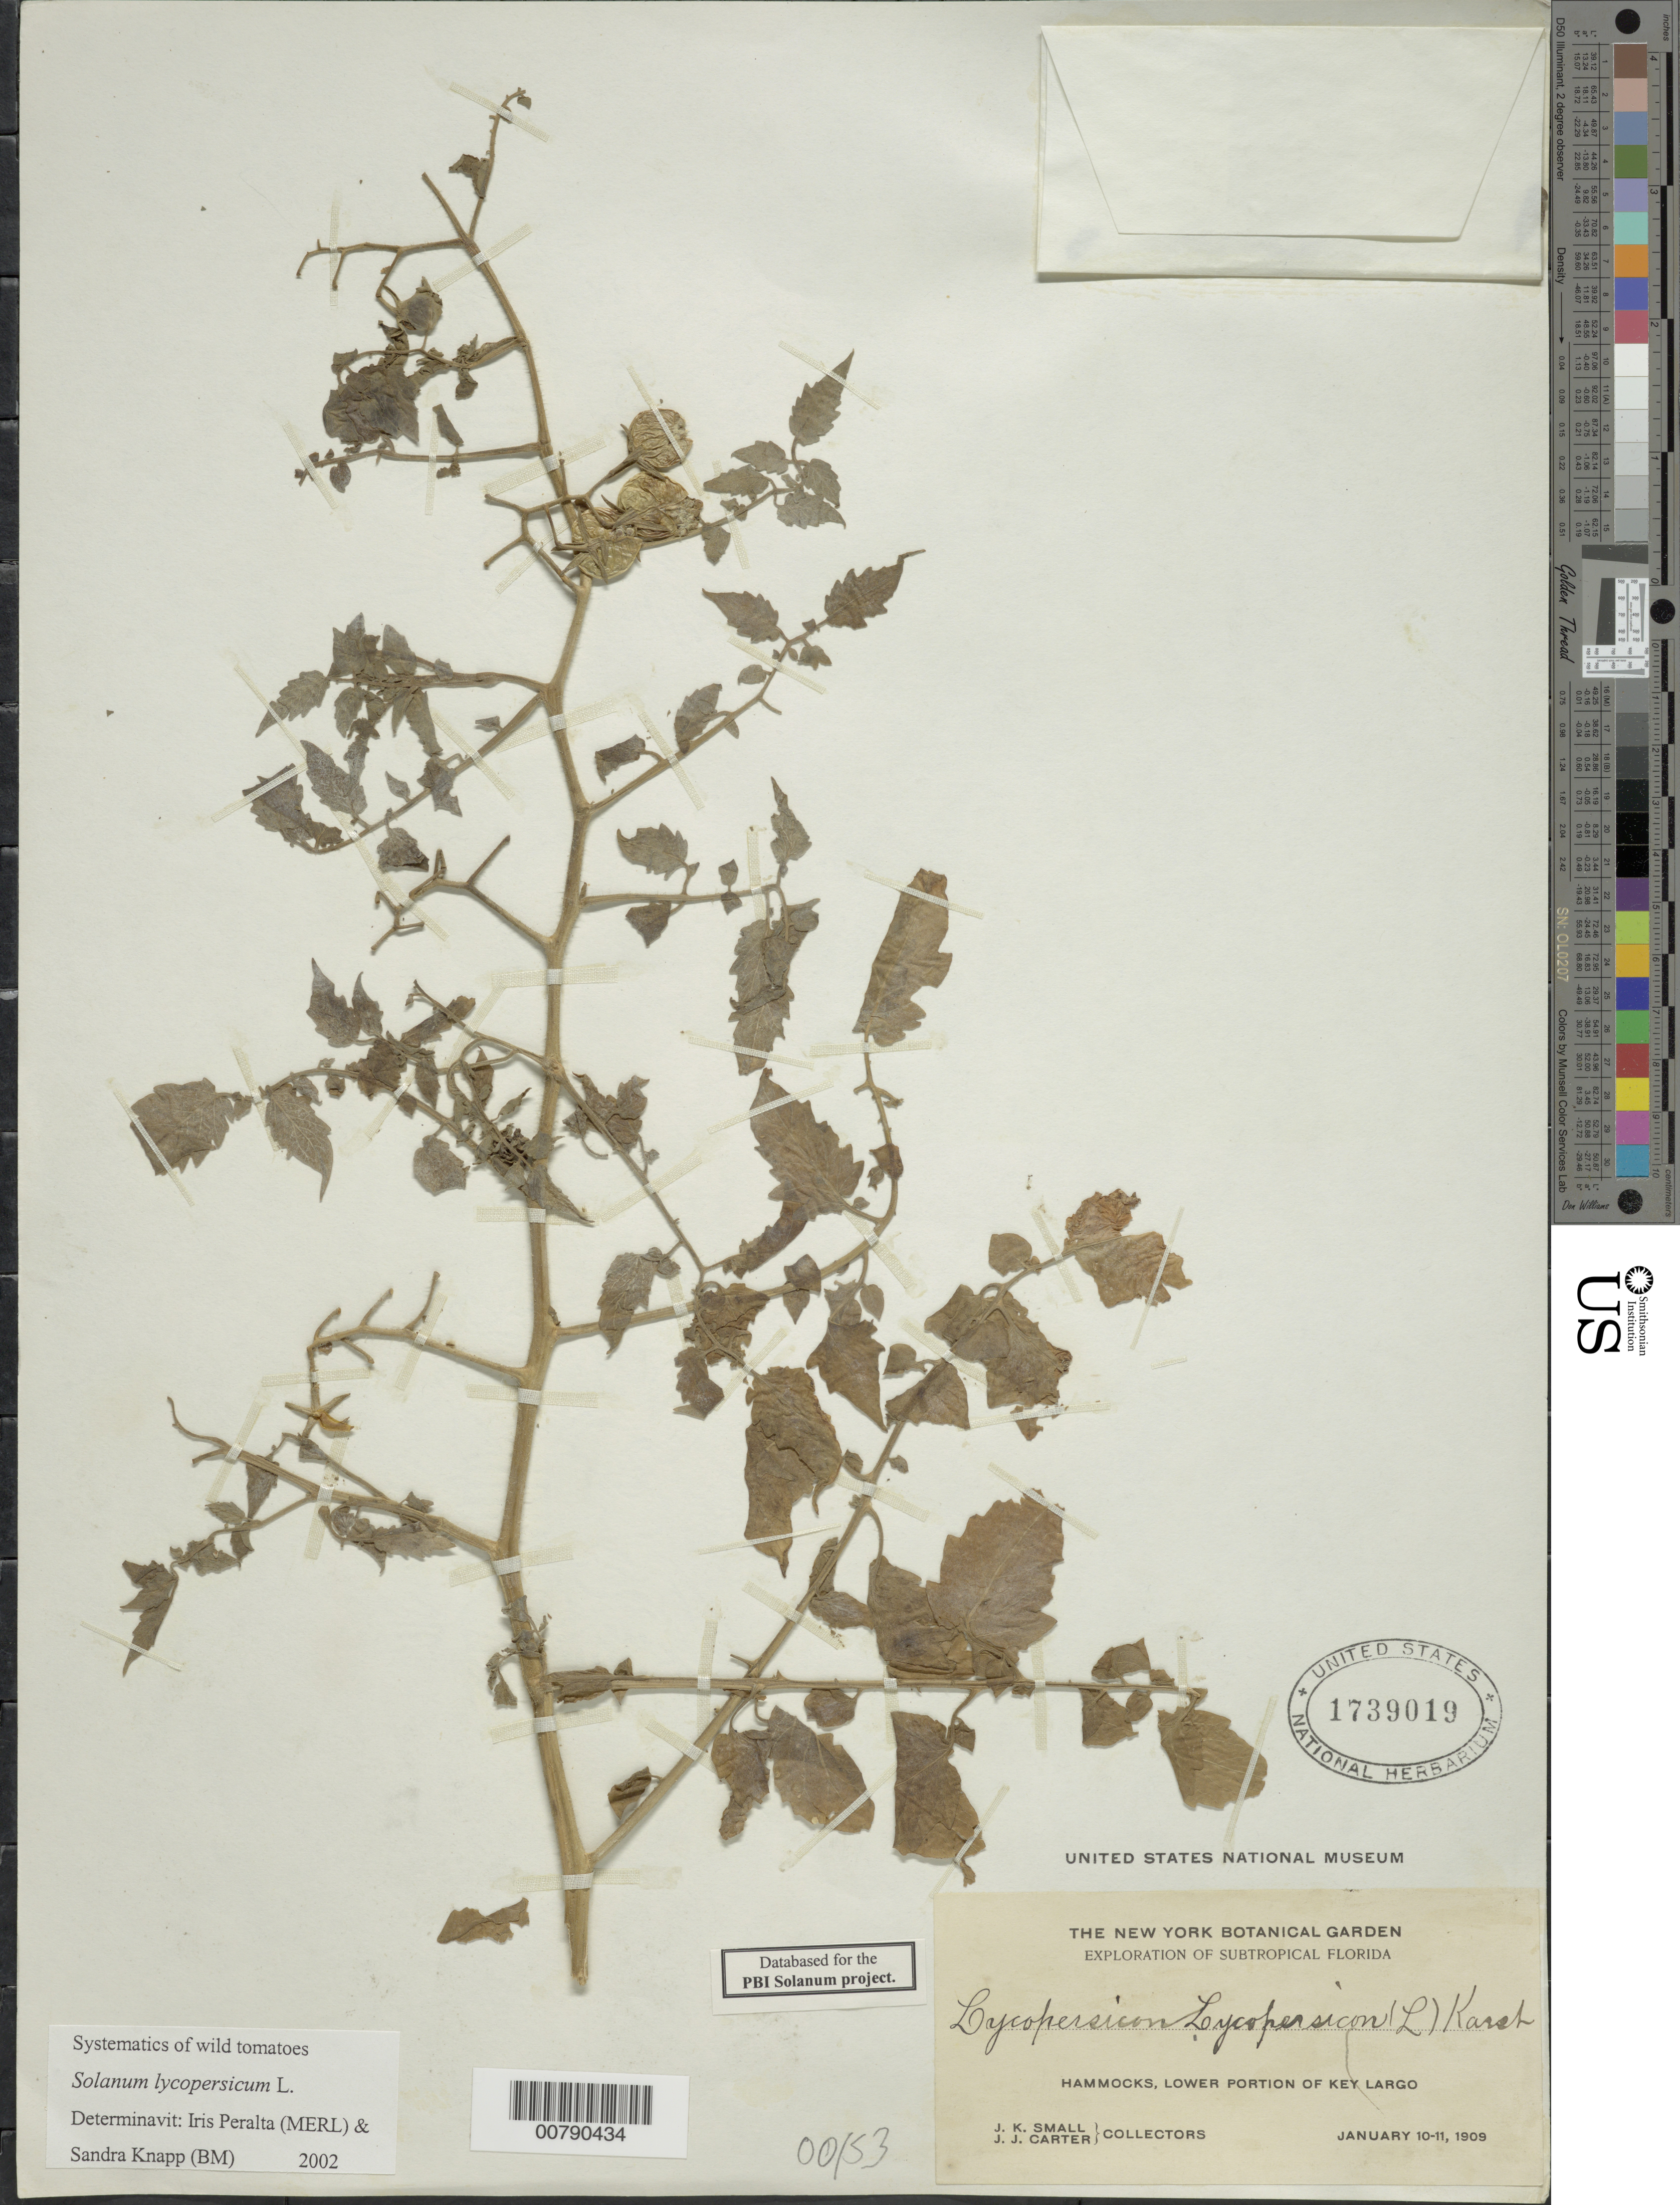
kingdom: Plantae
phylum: Tracheophyta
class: Magnoliopsida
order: Solanales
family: Solanaceae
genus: Solanum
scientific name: Solanum lycopersicum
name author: L.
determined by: Peralta, Iris E.; Knapp, S. D.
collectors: J. K. Small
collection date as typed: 10 Jan 1909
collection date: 1909-01-10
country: United States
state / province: Florida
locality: hammocks, lower portion of Key Largo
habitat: v: hammocks;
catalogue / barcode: US 1739019